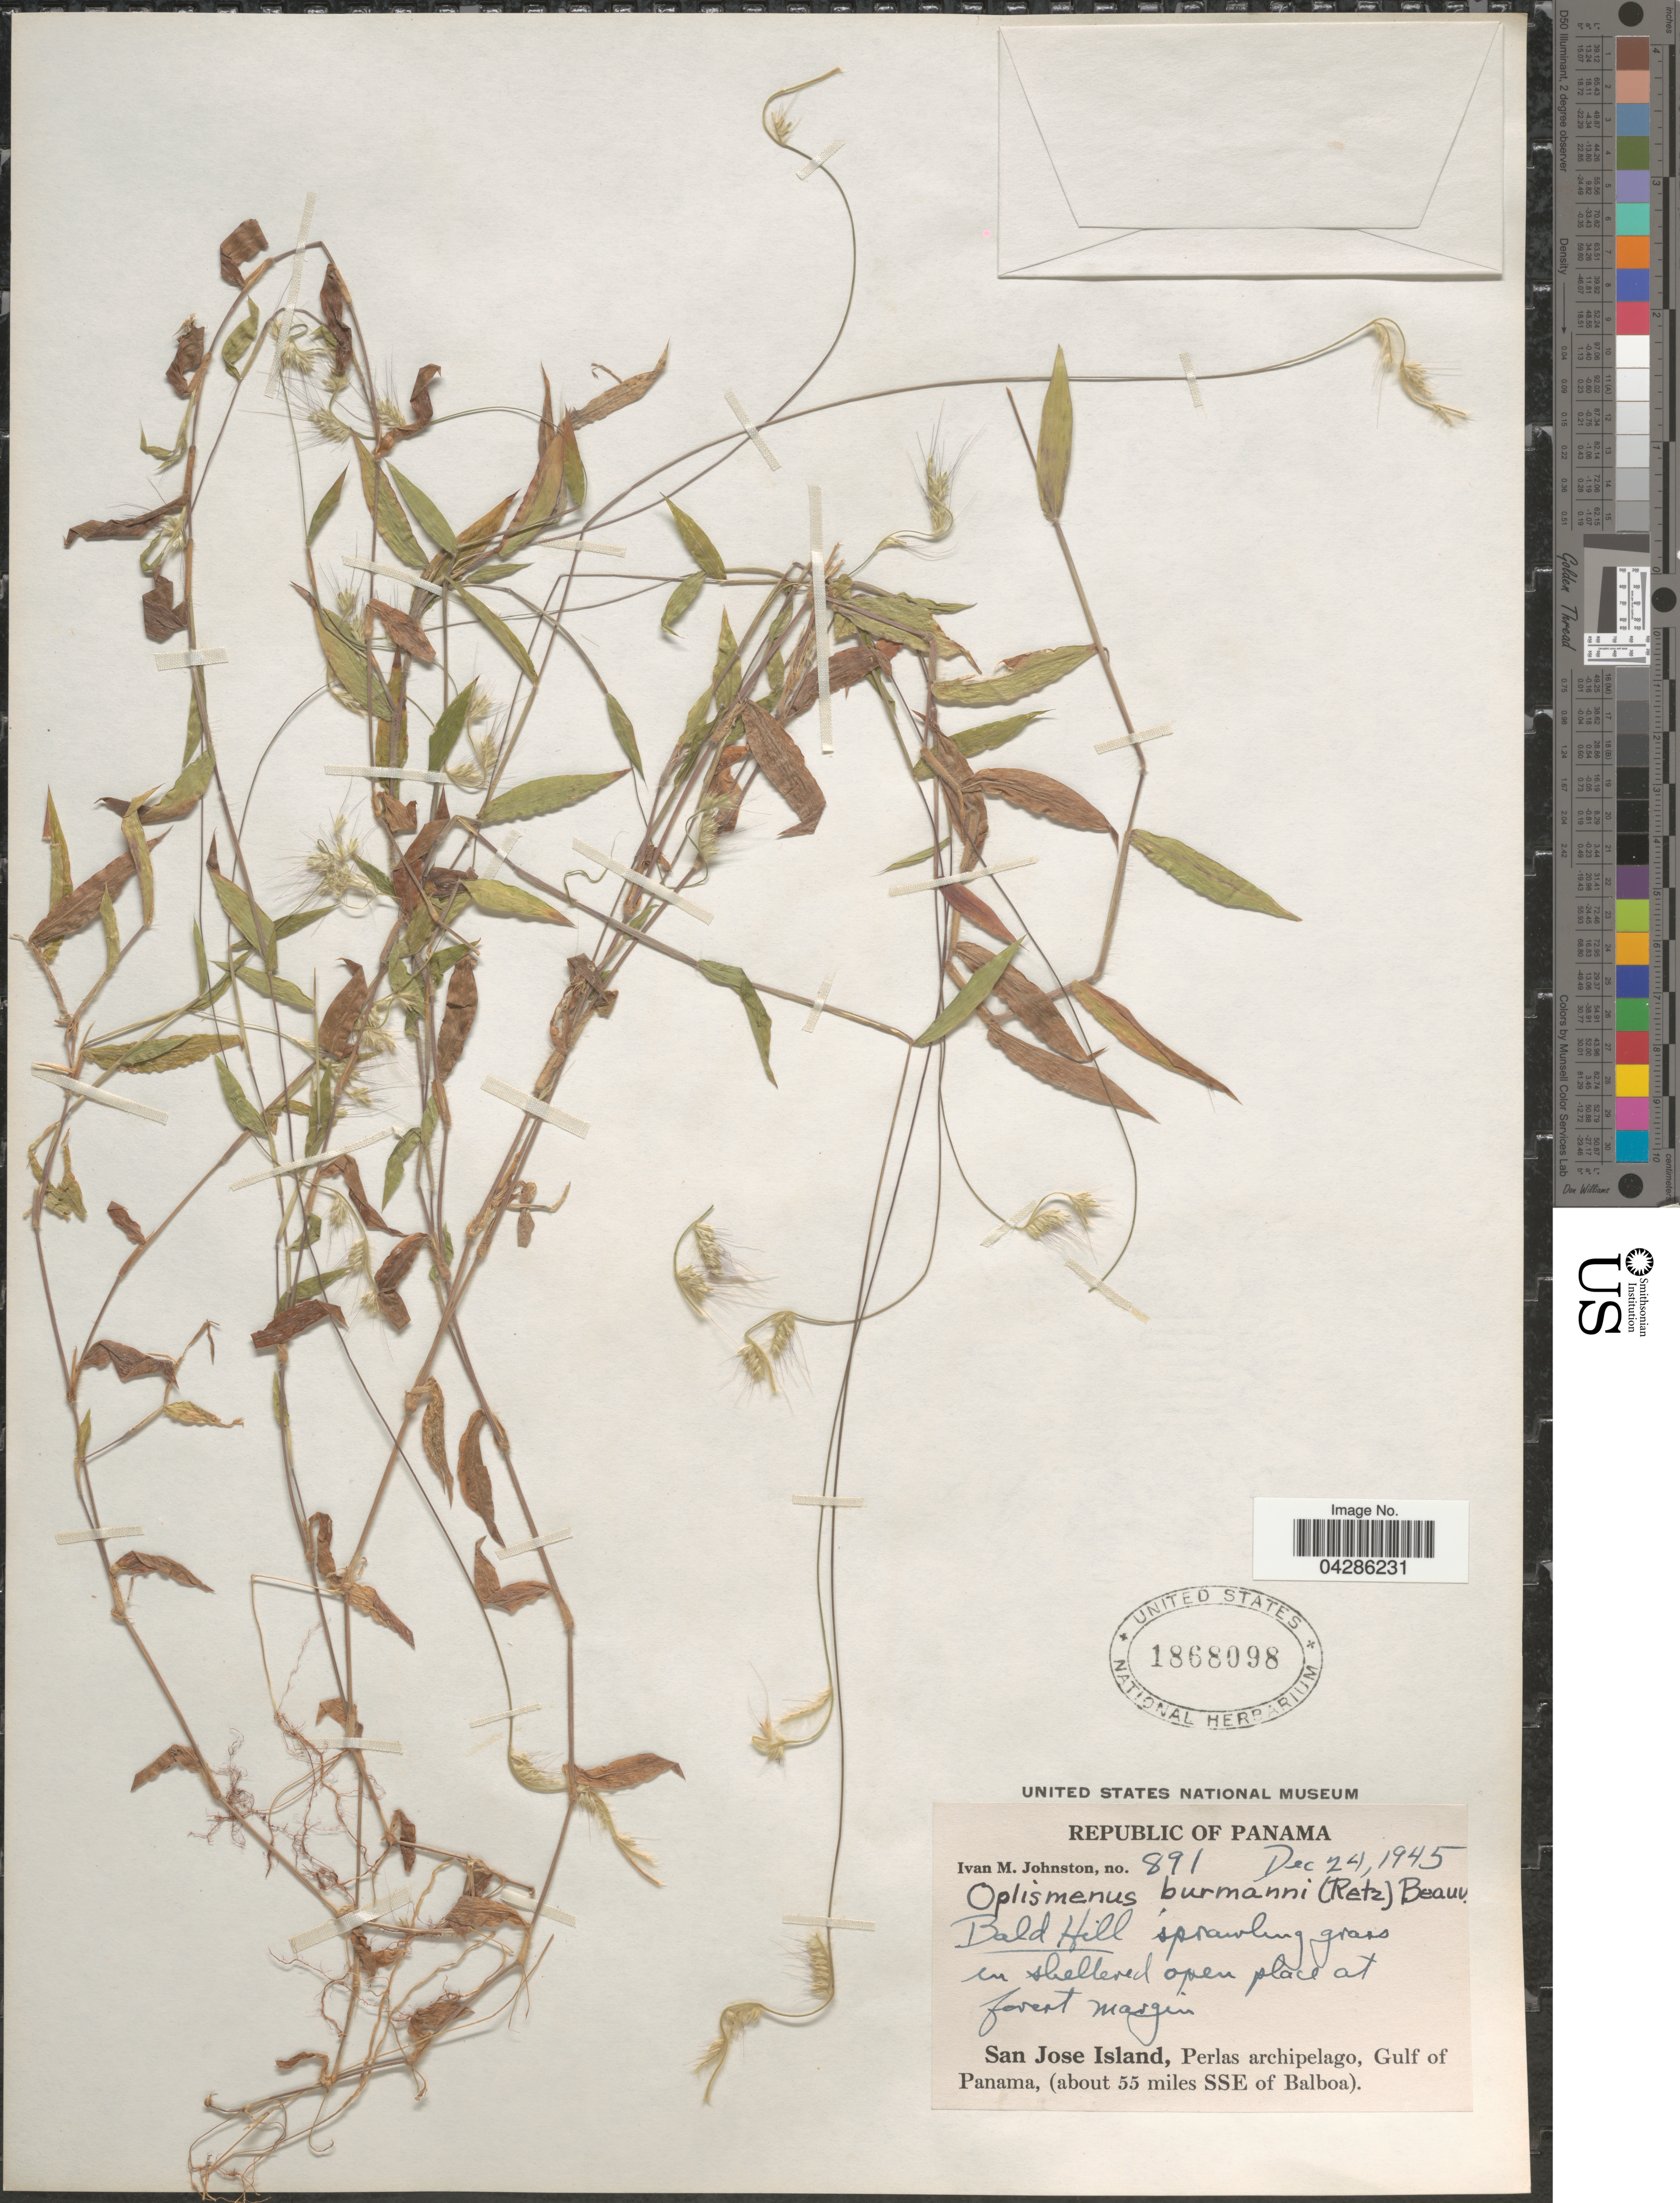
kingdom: Plantae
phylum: Tracheophyta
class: Liliopsida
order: Poales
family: Poaceae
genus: Oplismenus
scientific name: Oplismenus burmannii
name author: (Retz.) P. Beauv.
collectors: I.M. Johnston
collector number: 891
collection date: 1945-12-24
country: Panama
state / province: Panamá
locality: Republic of Panama. Bald Hill sprawling grass in sheltered open place at forest margin. San Jose Island, Perlas archipelago, Gulf of Panama, (about 55 miles SSE of Balboa).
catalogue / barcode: US 1868098